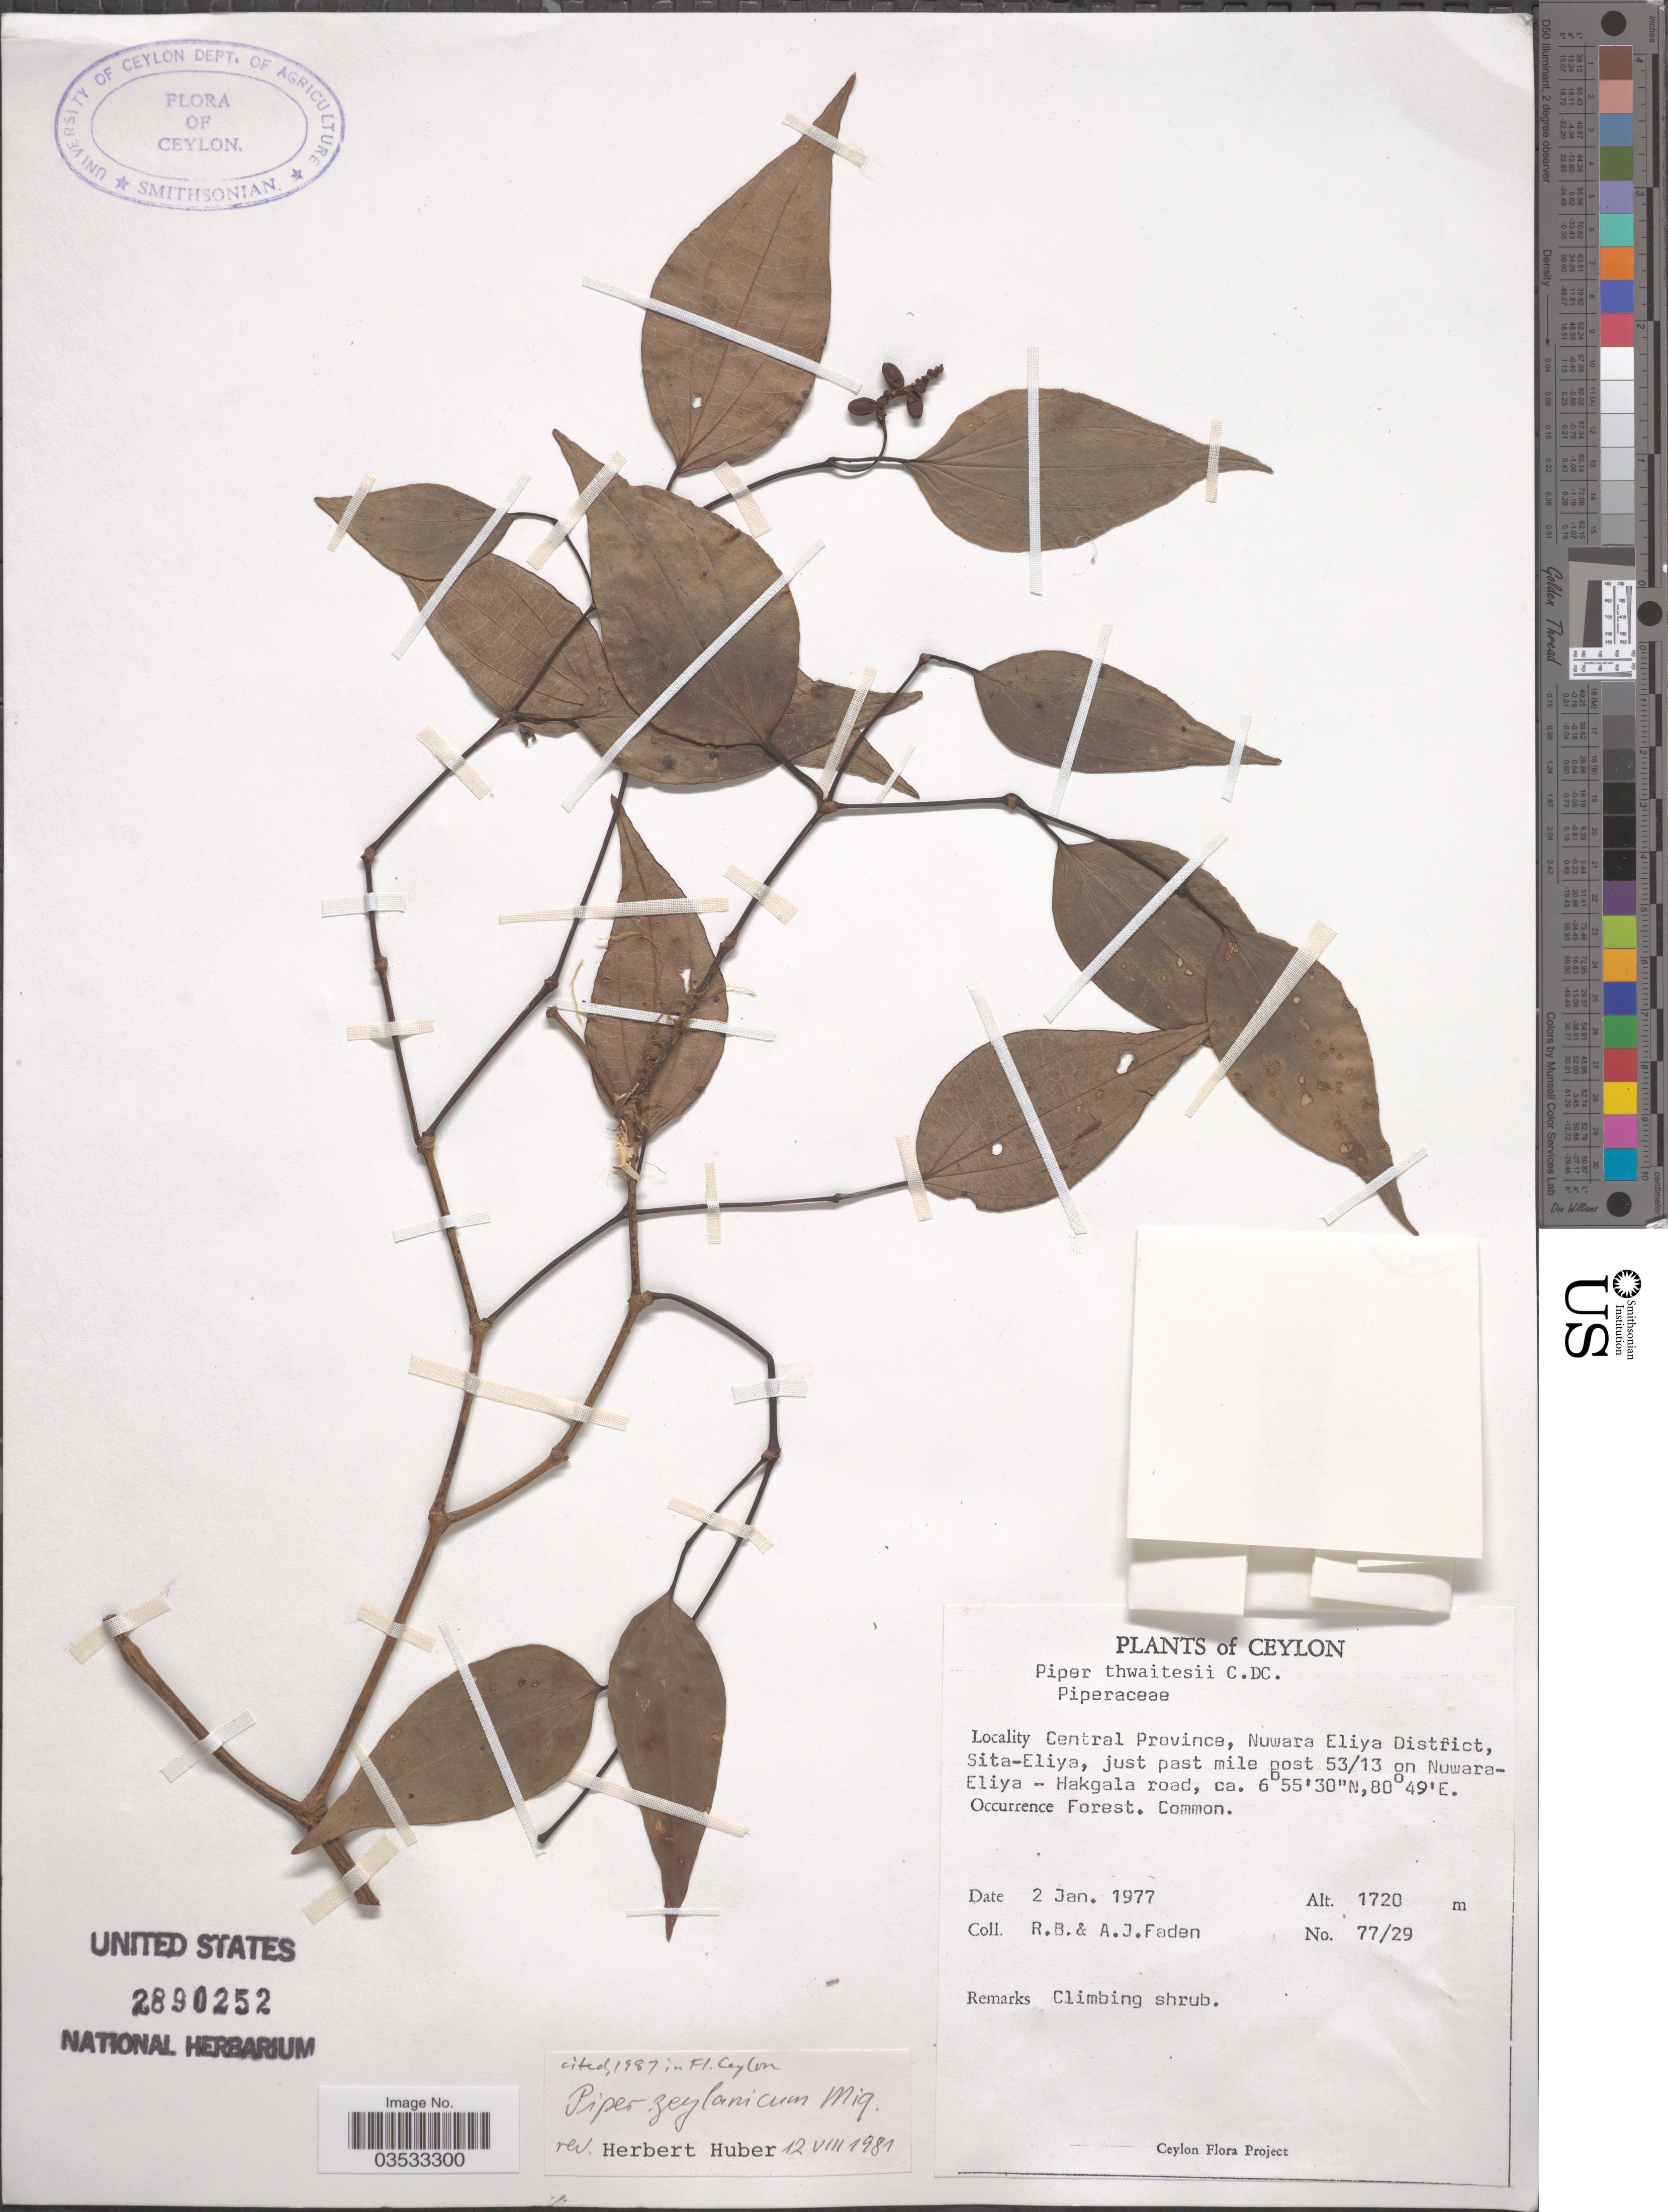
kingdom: Plantae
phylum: Tracheophyta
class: Magnoliopsida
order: Piperales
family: Piperaceae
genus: Piper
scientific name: Piper zeylanicum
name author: Miq.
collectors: R. B. Faden & A. J. Faden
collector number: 77/29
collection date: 1977-01-02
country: Sri Lanka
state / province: Central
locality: Ceylon. Nuwara Eliya District, Sita-Eliya, just past mile post 53/13 on Nuwara-Eliya-Hakgala road.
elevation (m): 1720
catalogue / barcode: US 2890252